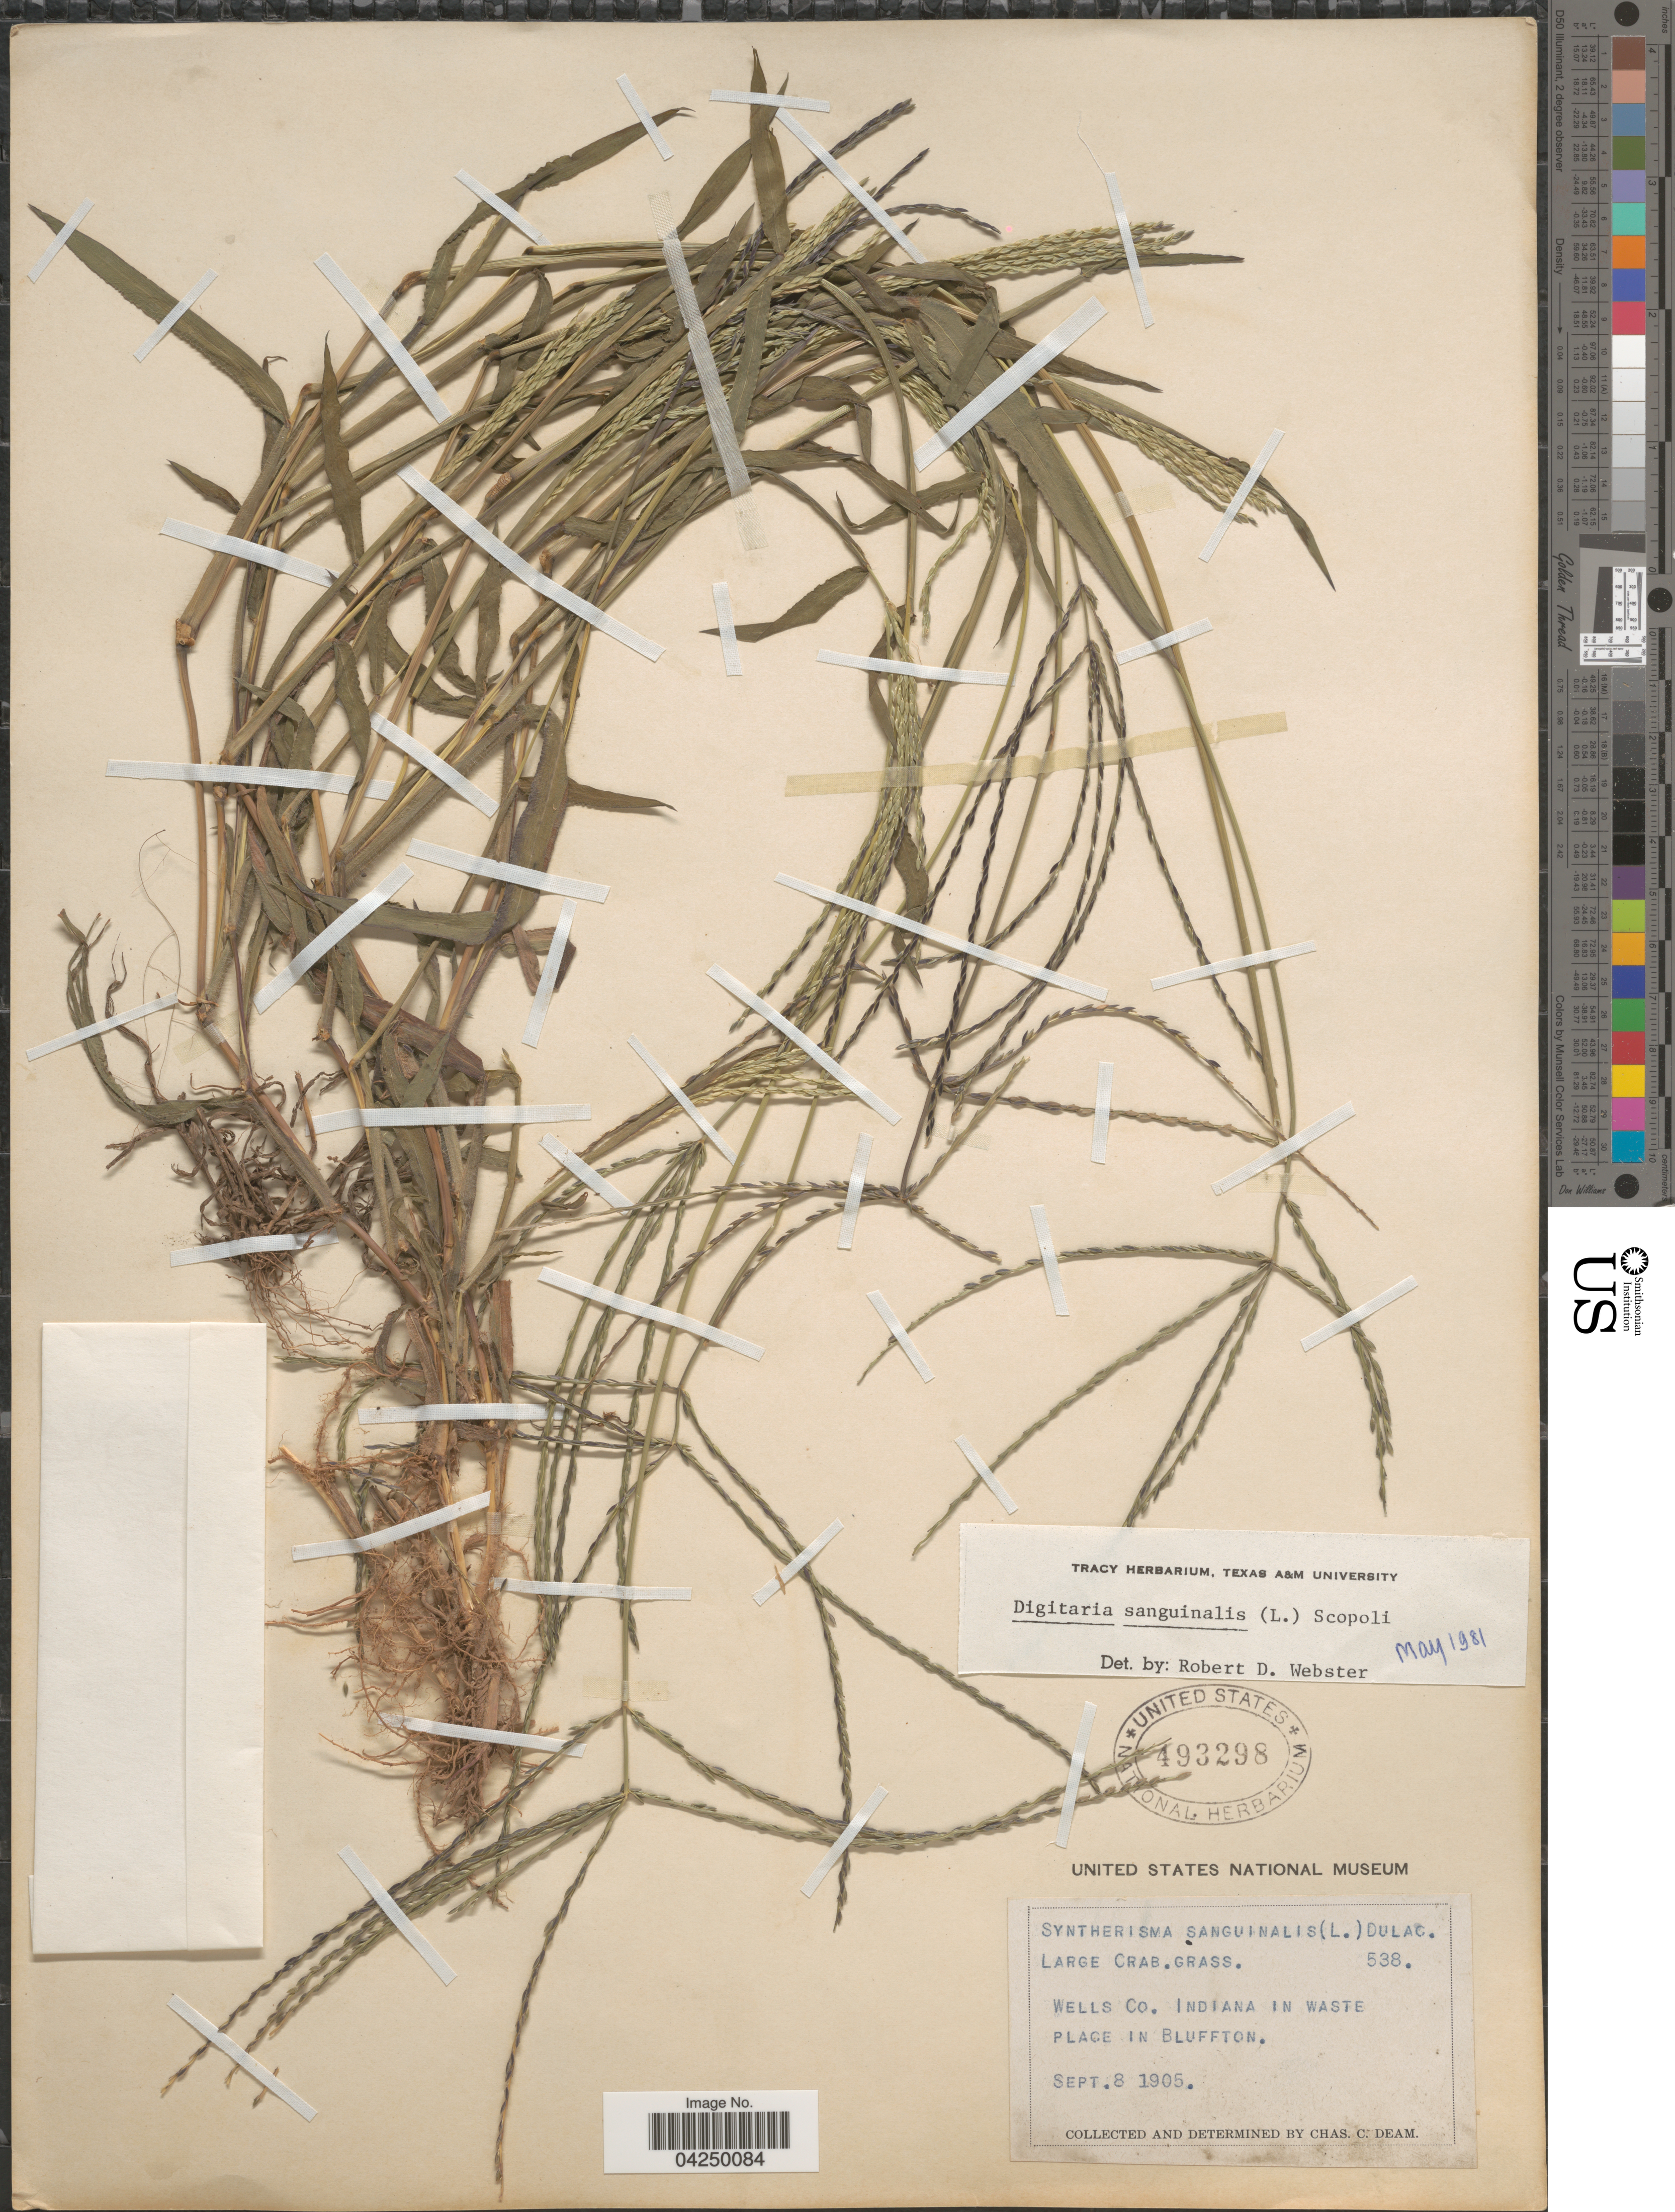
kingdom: Plantae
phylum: Tracheophyta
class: Liliopsida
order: Poales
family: Poaceae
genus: Digitaria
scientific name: Digitaria sanguinalis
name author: (L.) Scop.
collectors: C. C. Deam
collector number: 538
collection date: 1905-09-08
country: United States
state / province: Indiana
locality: Wells Co. Indiana in waste place in Bluffton.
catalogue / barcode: US 493298